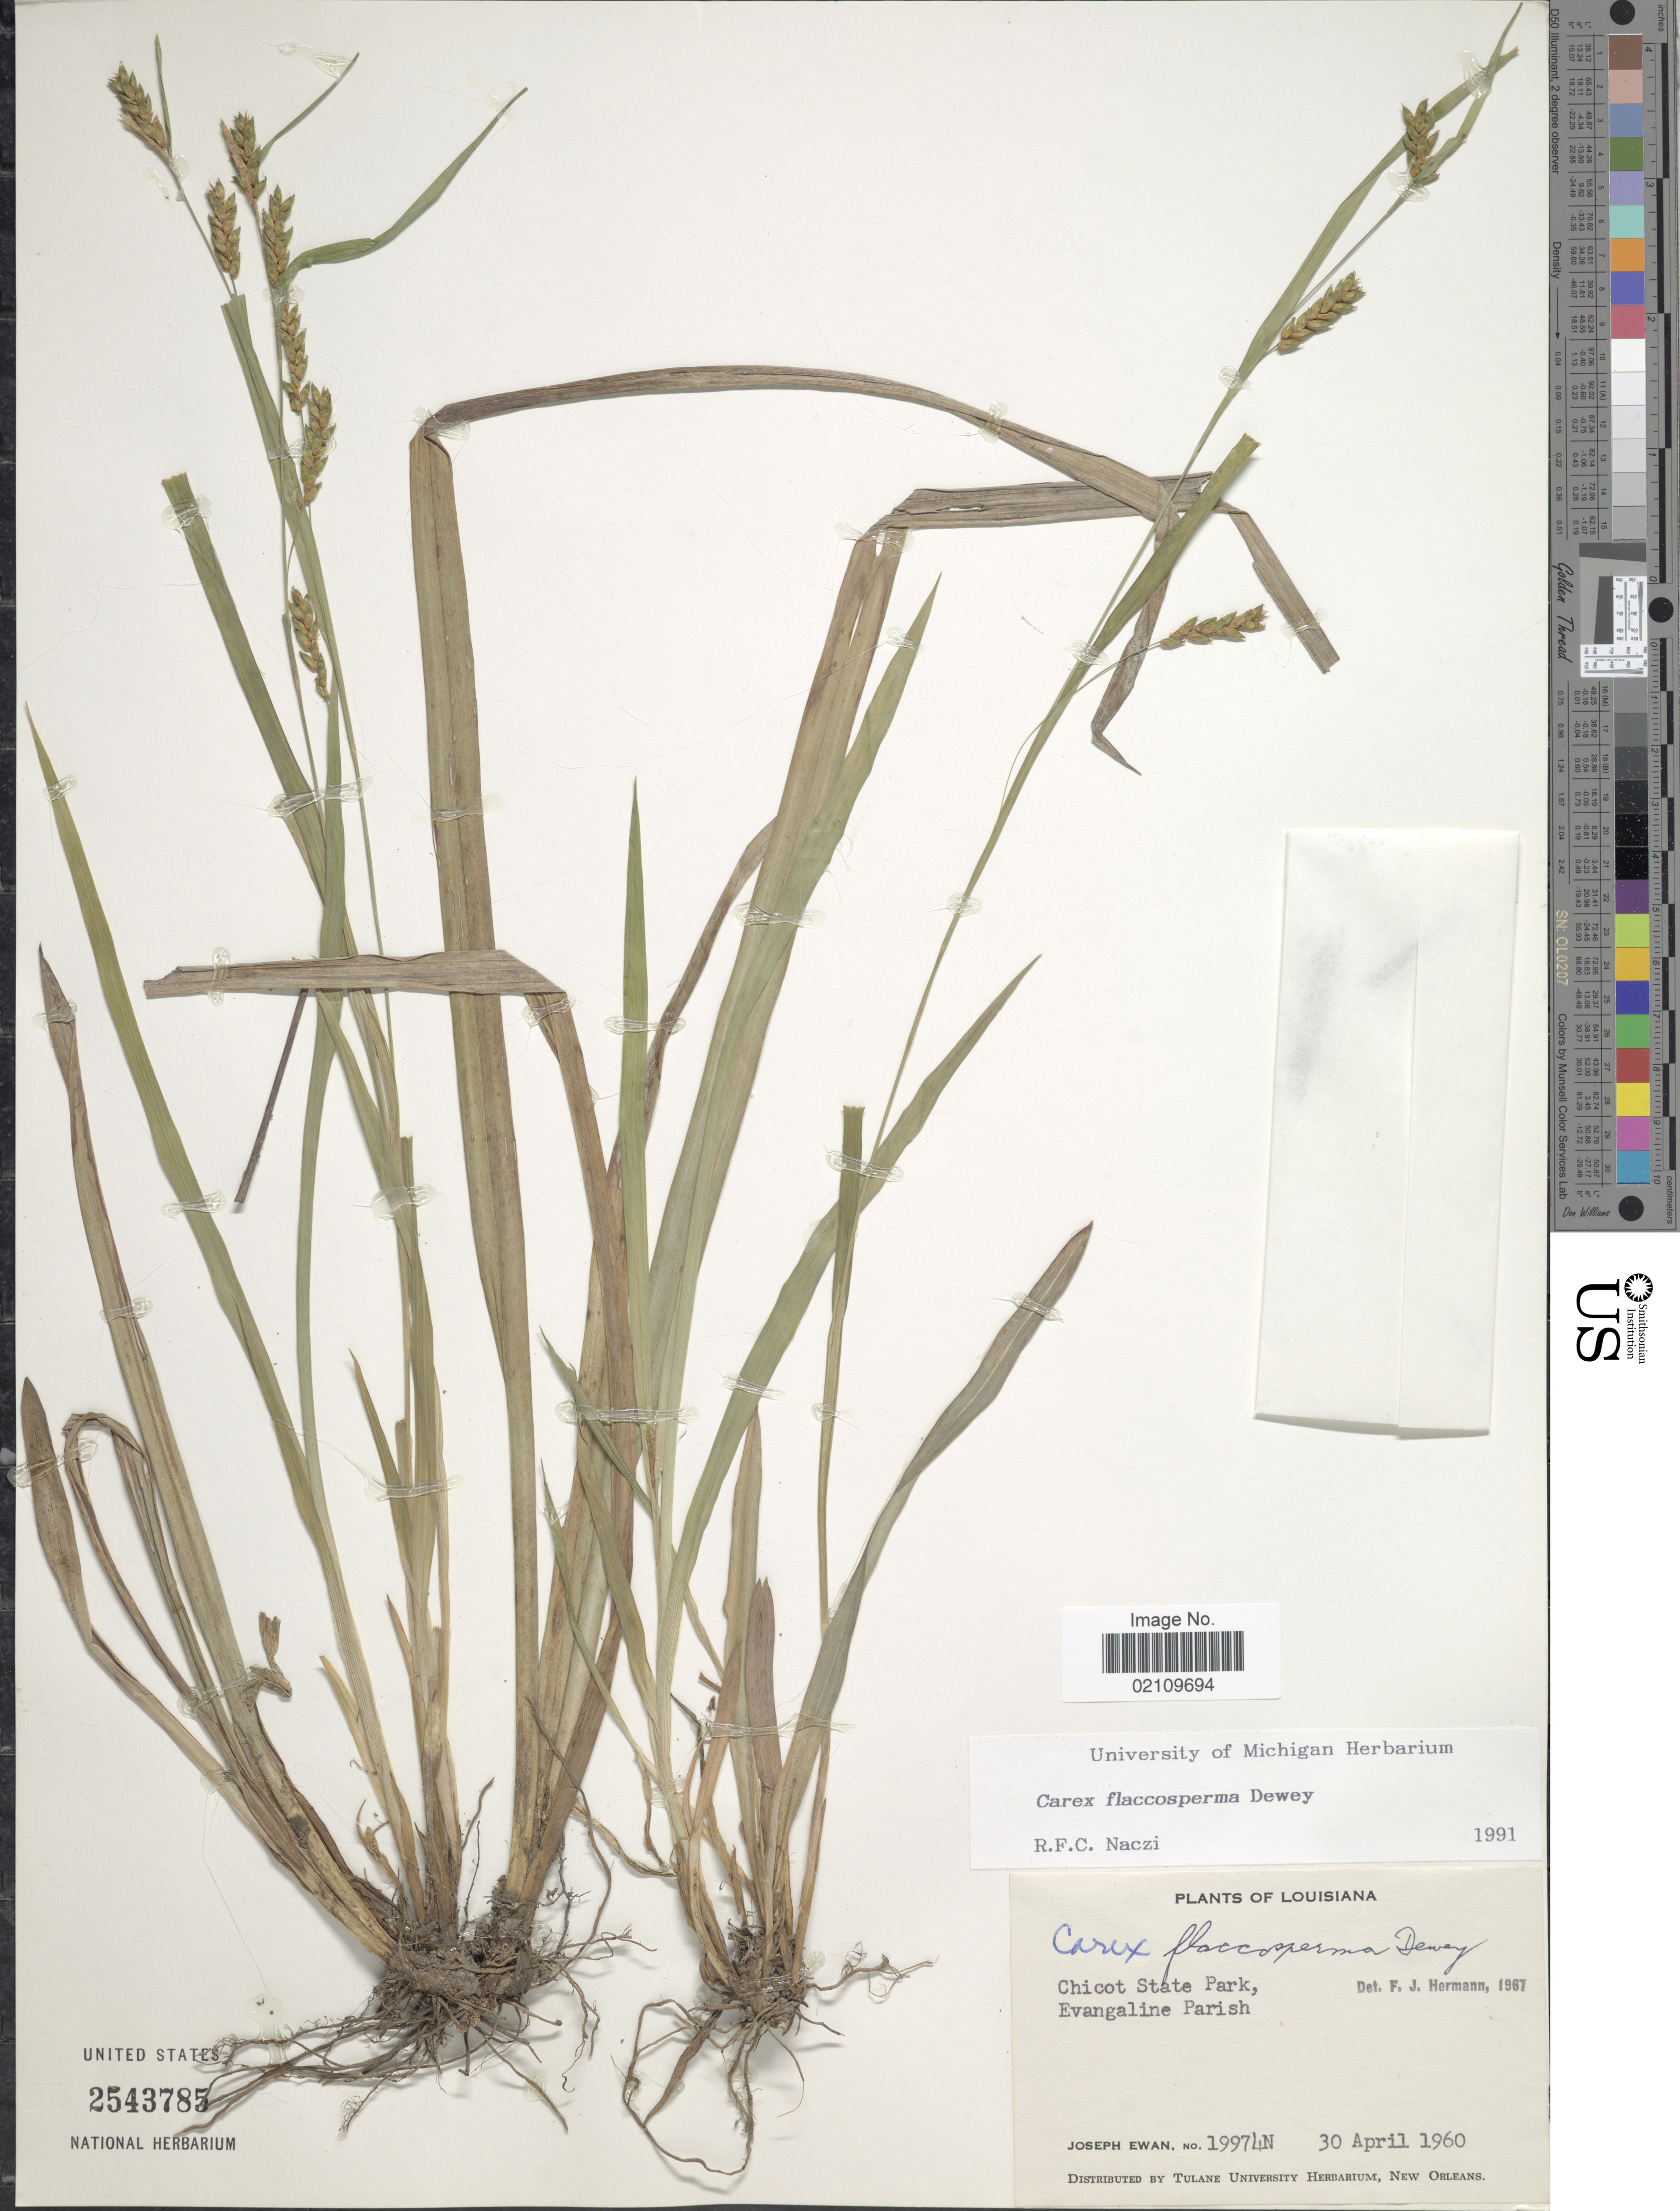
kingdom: Plantae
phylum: Tracheophyta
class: Liliopsida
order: Poales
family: Cyperaceae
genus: Carex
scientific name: Carex flaccosperma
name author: Dewey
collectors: J. A. Ewan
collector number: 19974N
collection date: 1960-04-30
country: United States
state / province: Louisiana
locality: Chicot State Park, Evangaline Parish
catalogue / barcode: US 2543785